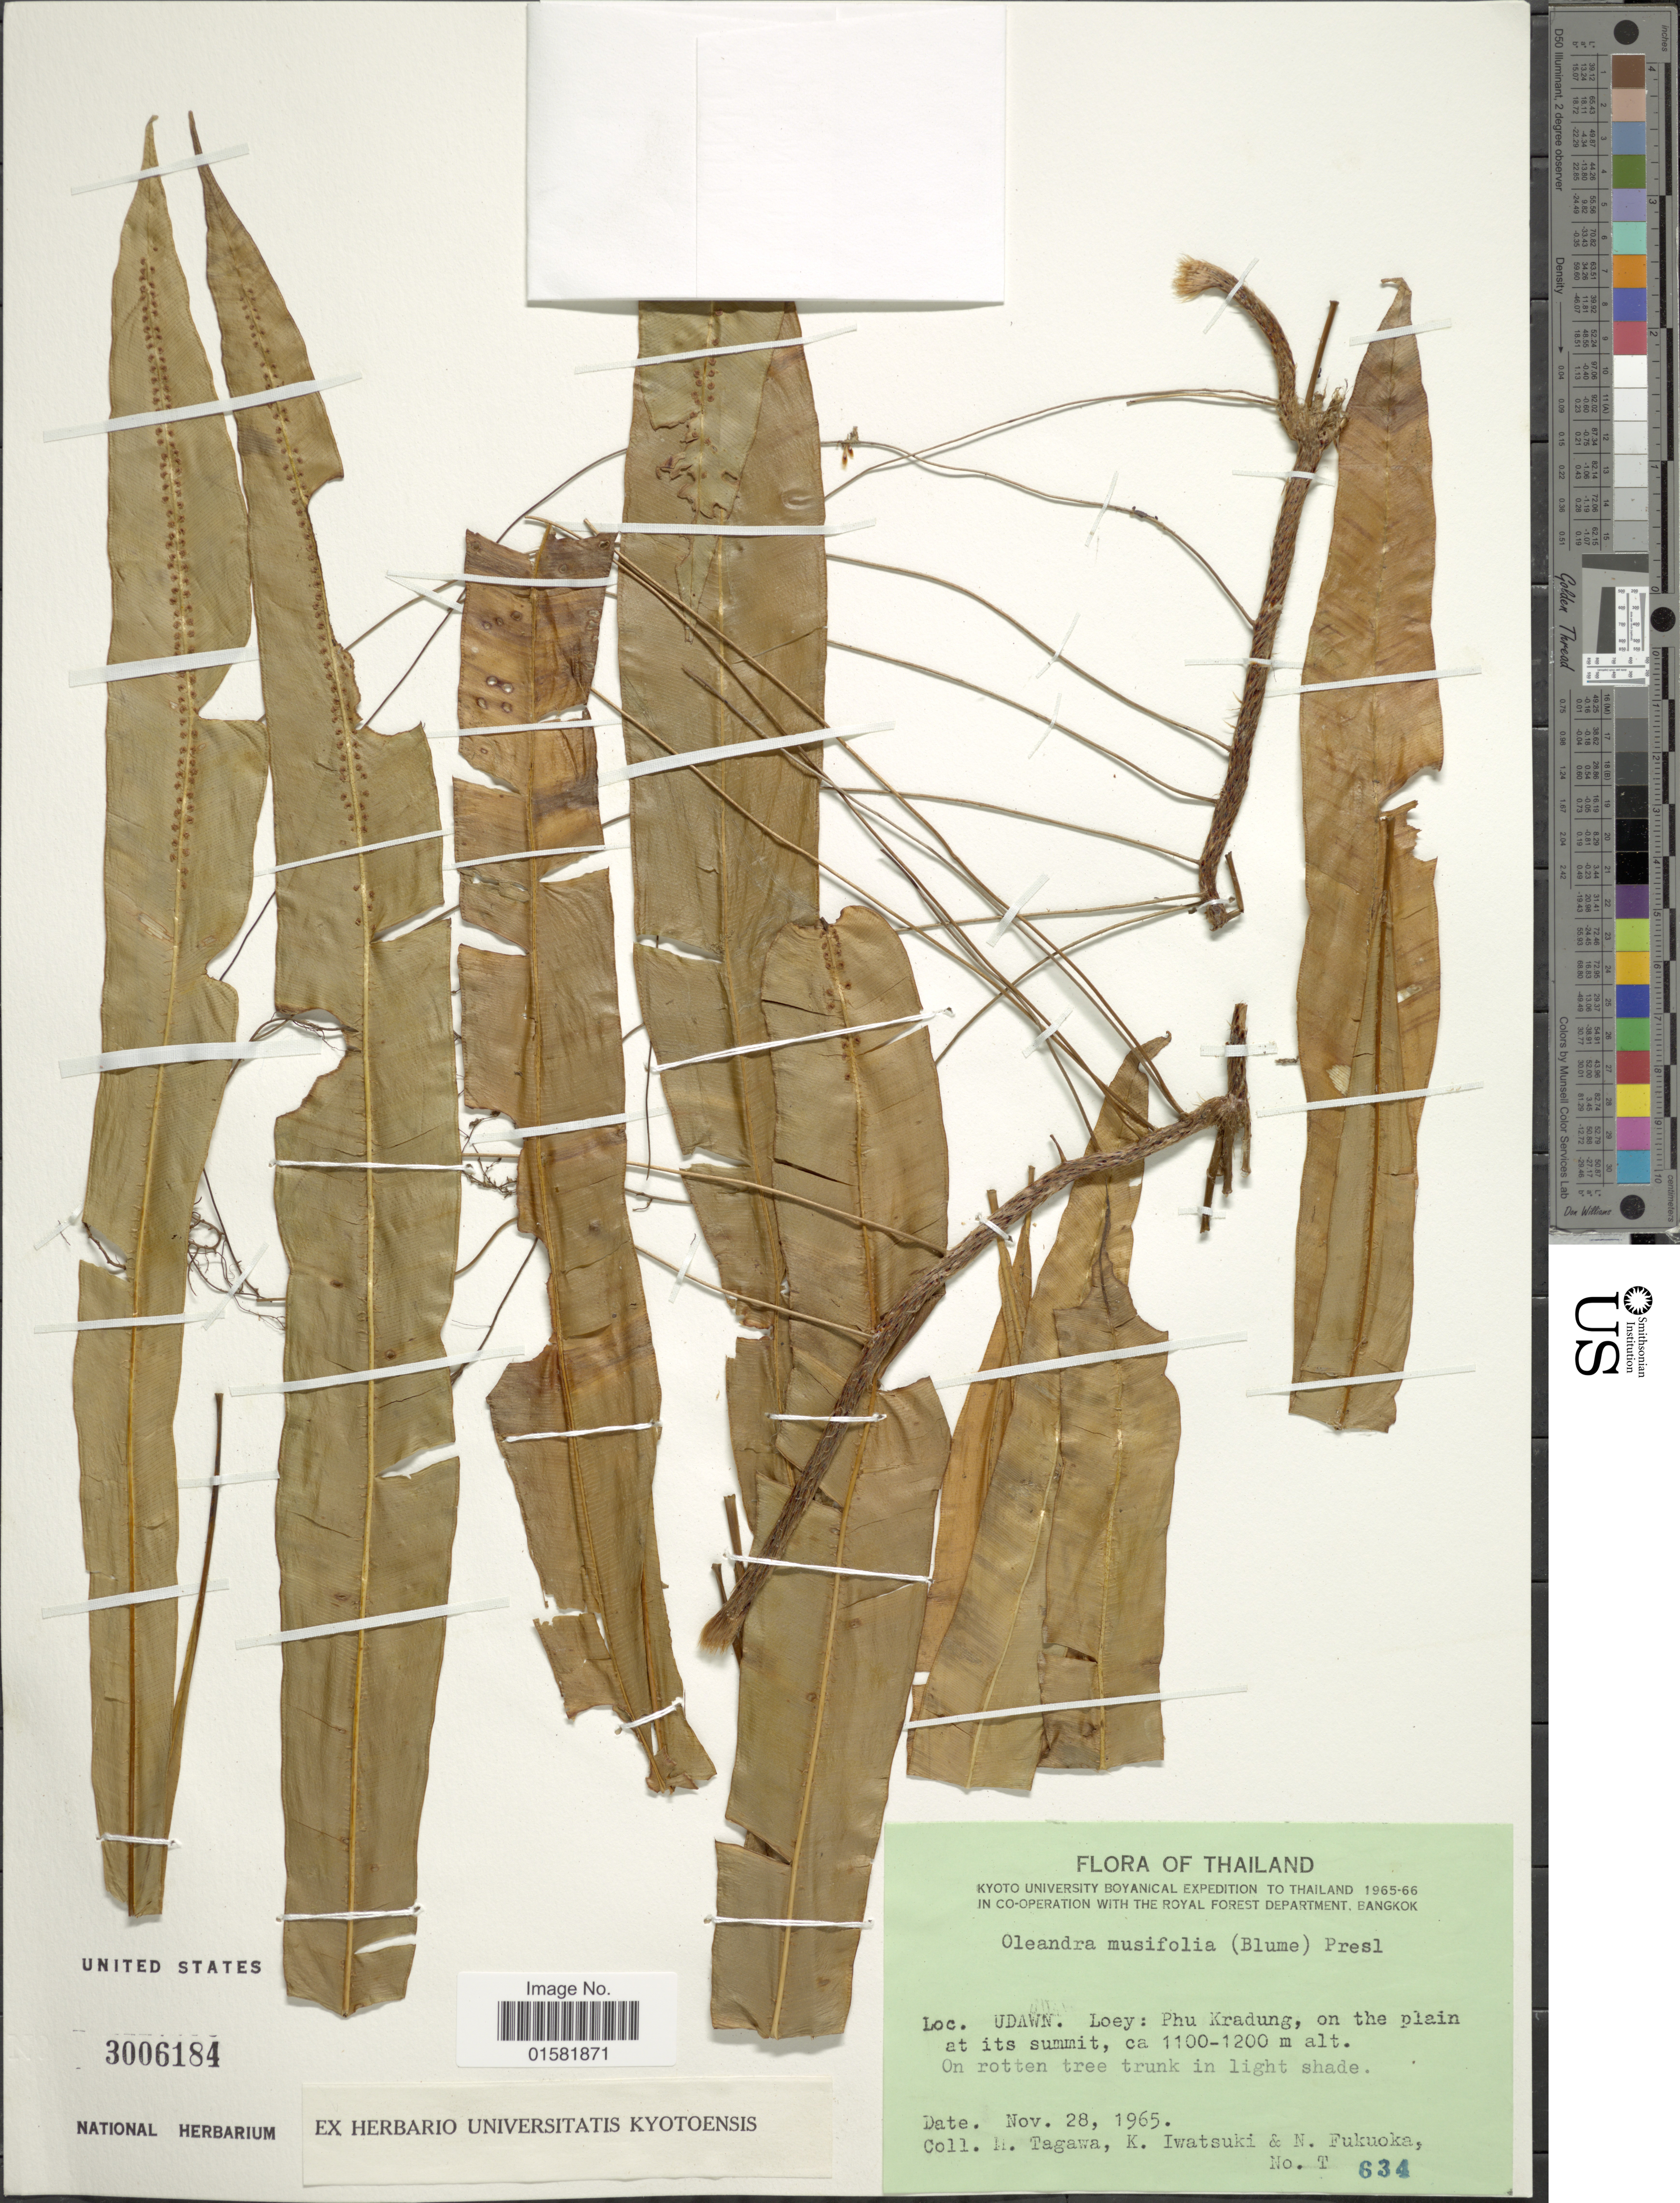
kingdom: Plantae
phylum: Tracheophyta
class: Polypodiopsida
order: Polypodiales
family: Oleandraceae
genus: Oleandra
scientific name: Oleandra musifolia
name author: (Bedd.) C. Presl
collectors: M. Tagawa, K. Iwatsuki & N. Fukuoka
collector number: T634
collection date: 1965-11-28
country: Thailand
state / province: Loei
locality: Thailand, Udawn, Loey: Phu Kradung, on the plain at its summit.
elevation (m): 1100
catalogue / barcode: US 3006184